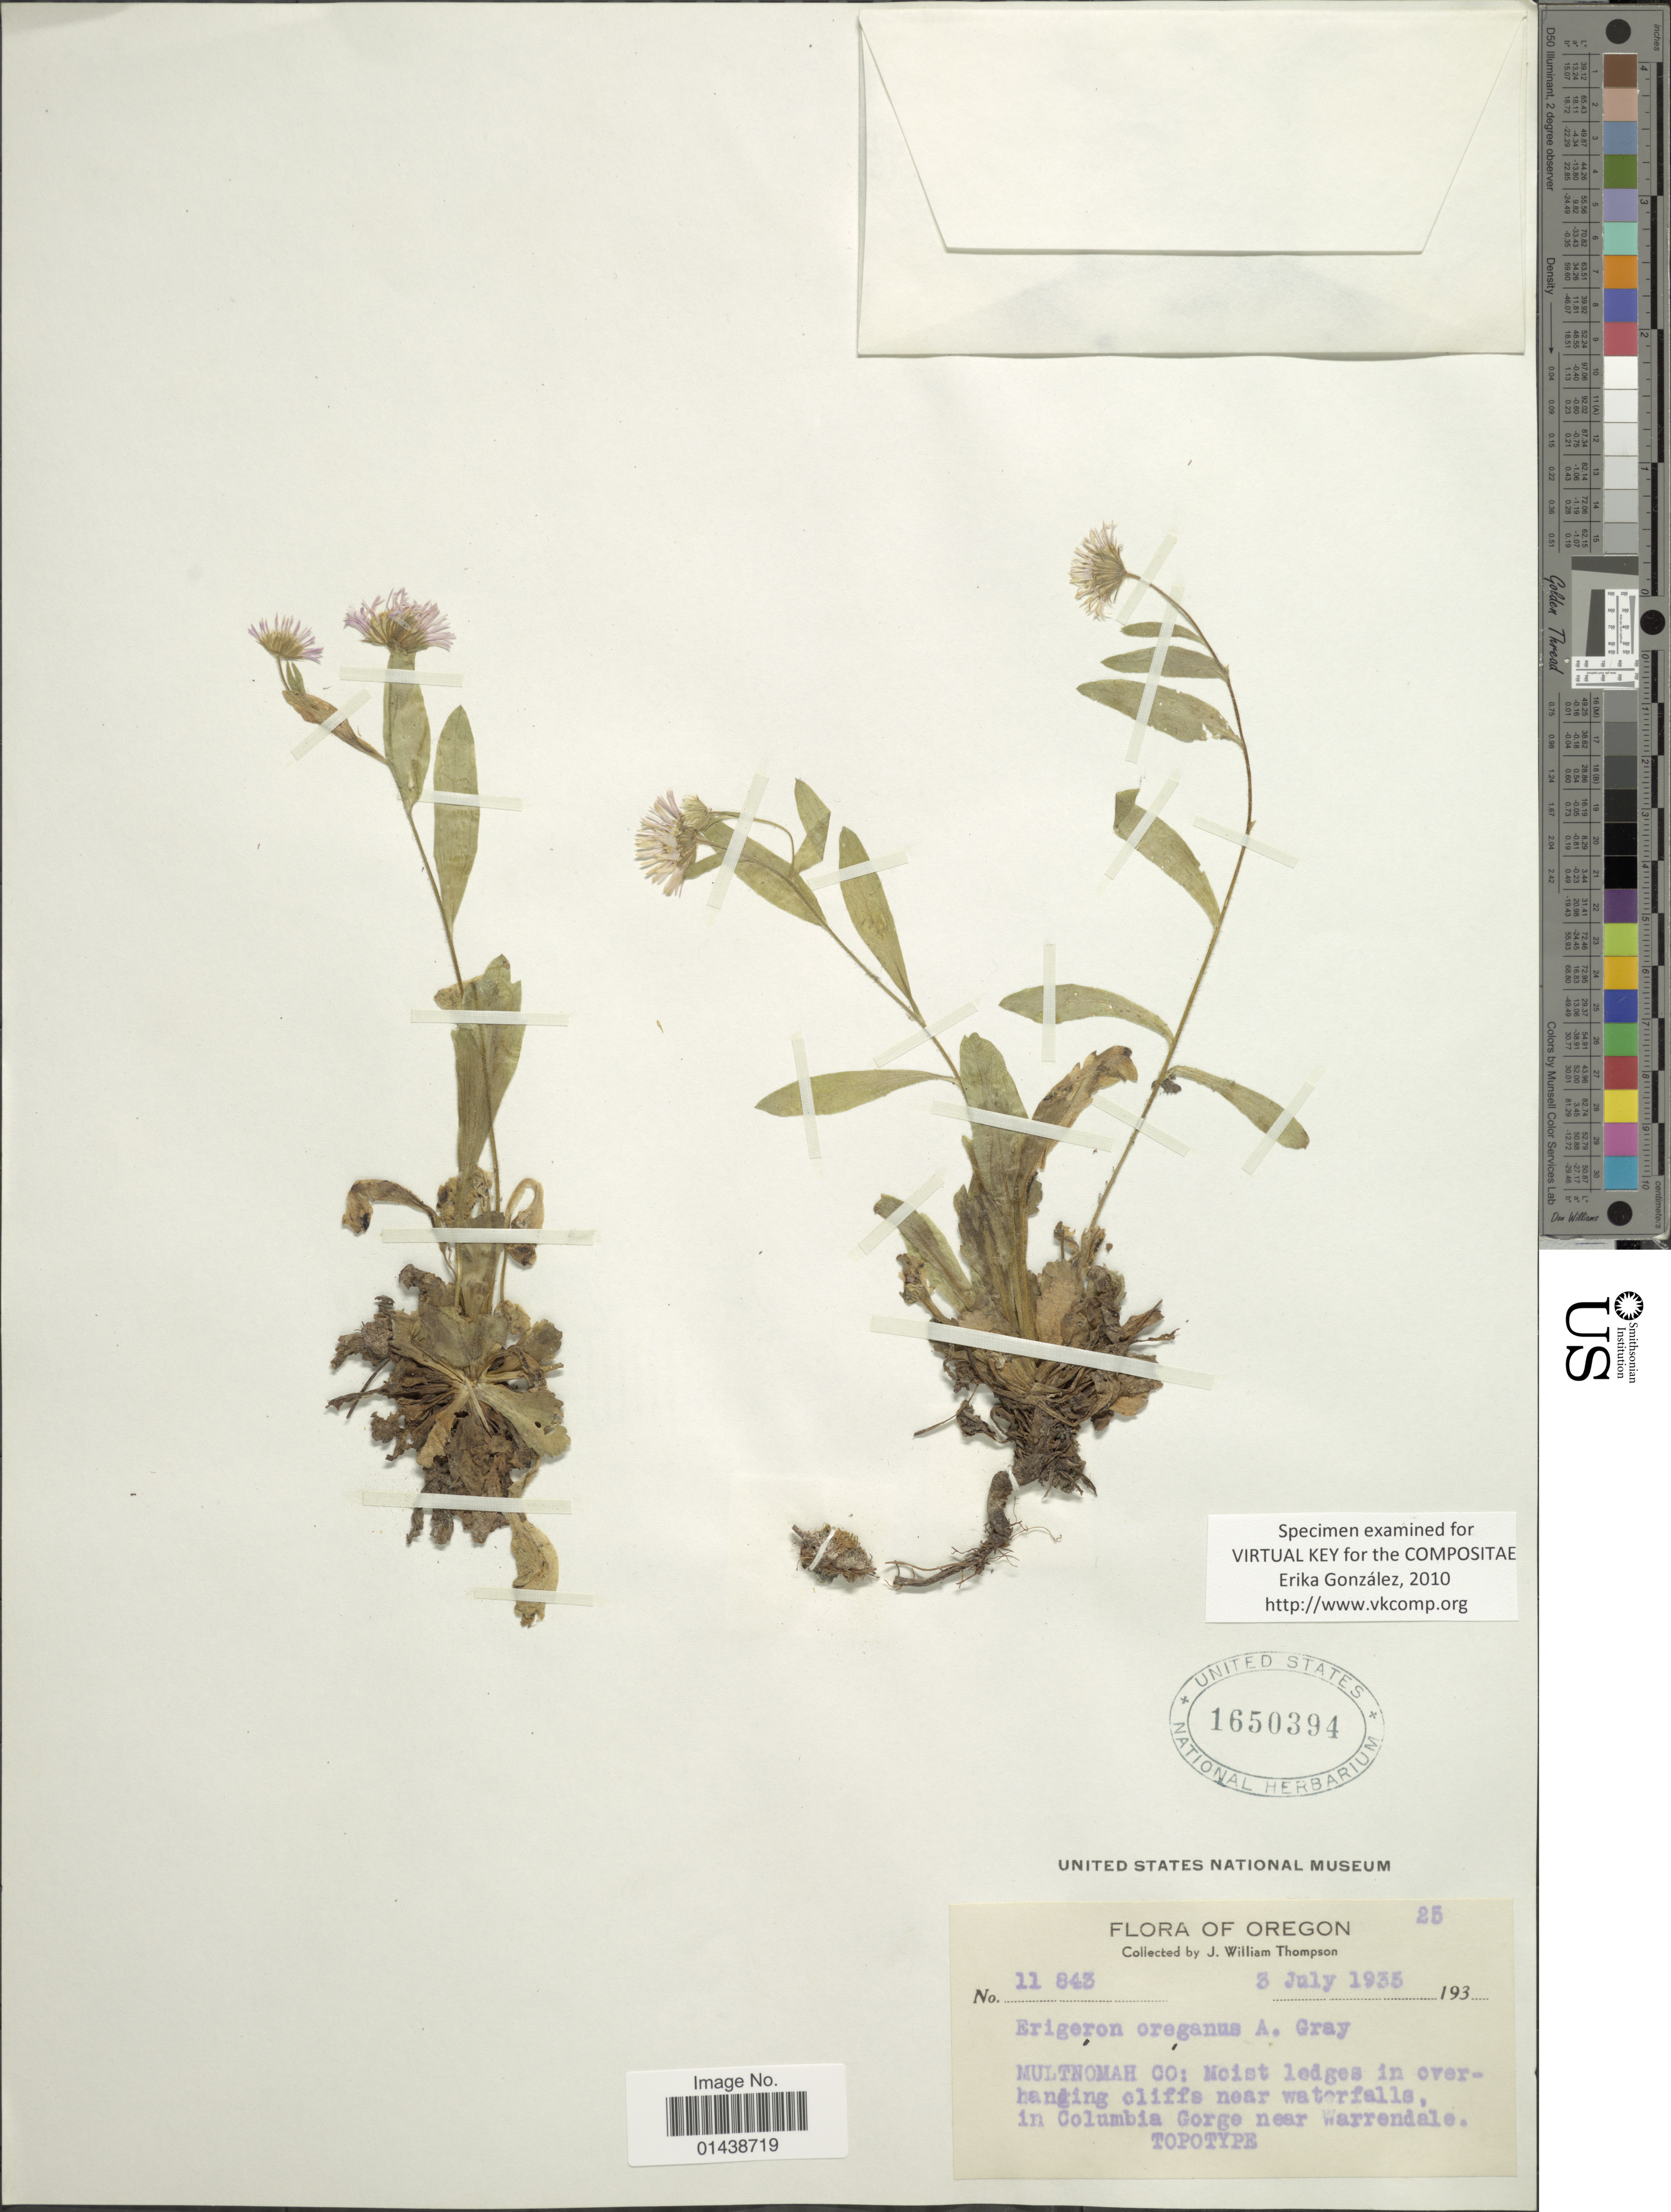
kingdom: Plantae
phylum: Tracheophyta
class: Magnoliopsida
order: Asterales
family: Asteraceae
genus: Erigeron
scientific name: Erigeron oreganus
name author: A. Gray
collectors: J. W. Thompson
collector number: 11843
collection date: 1935-07-03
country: United States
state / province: Oregon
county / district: Multnomah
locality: Multnomah Co: in Columbia Gorge near Warrendale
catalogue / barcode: US 1650394